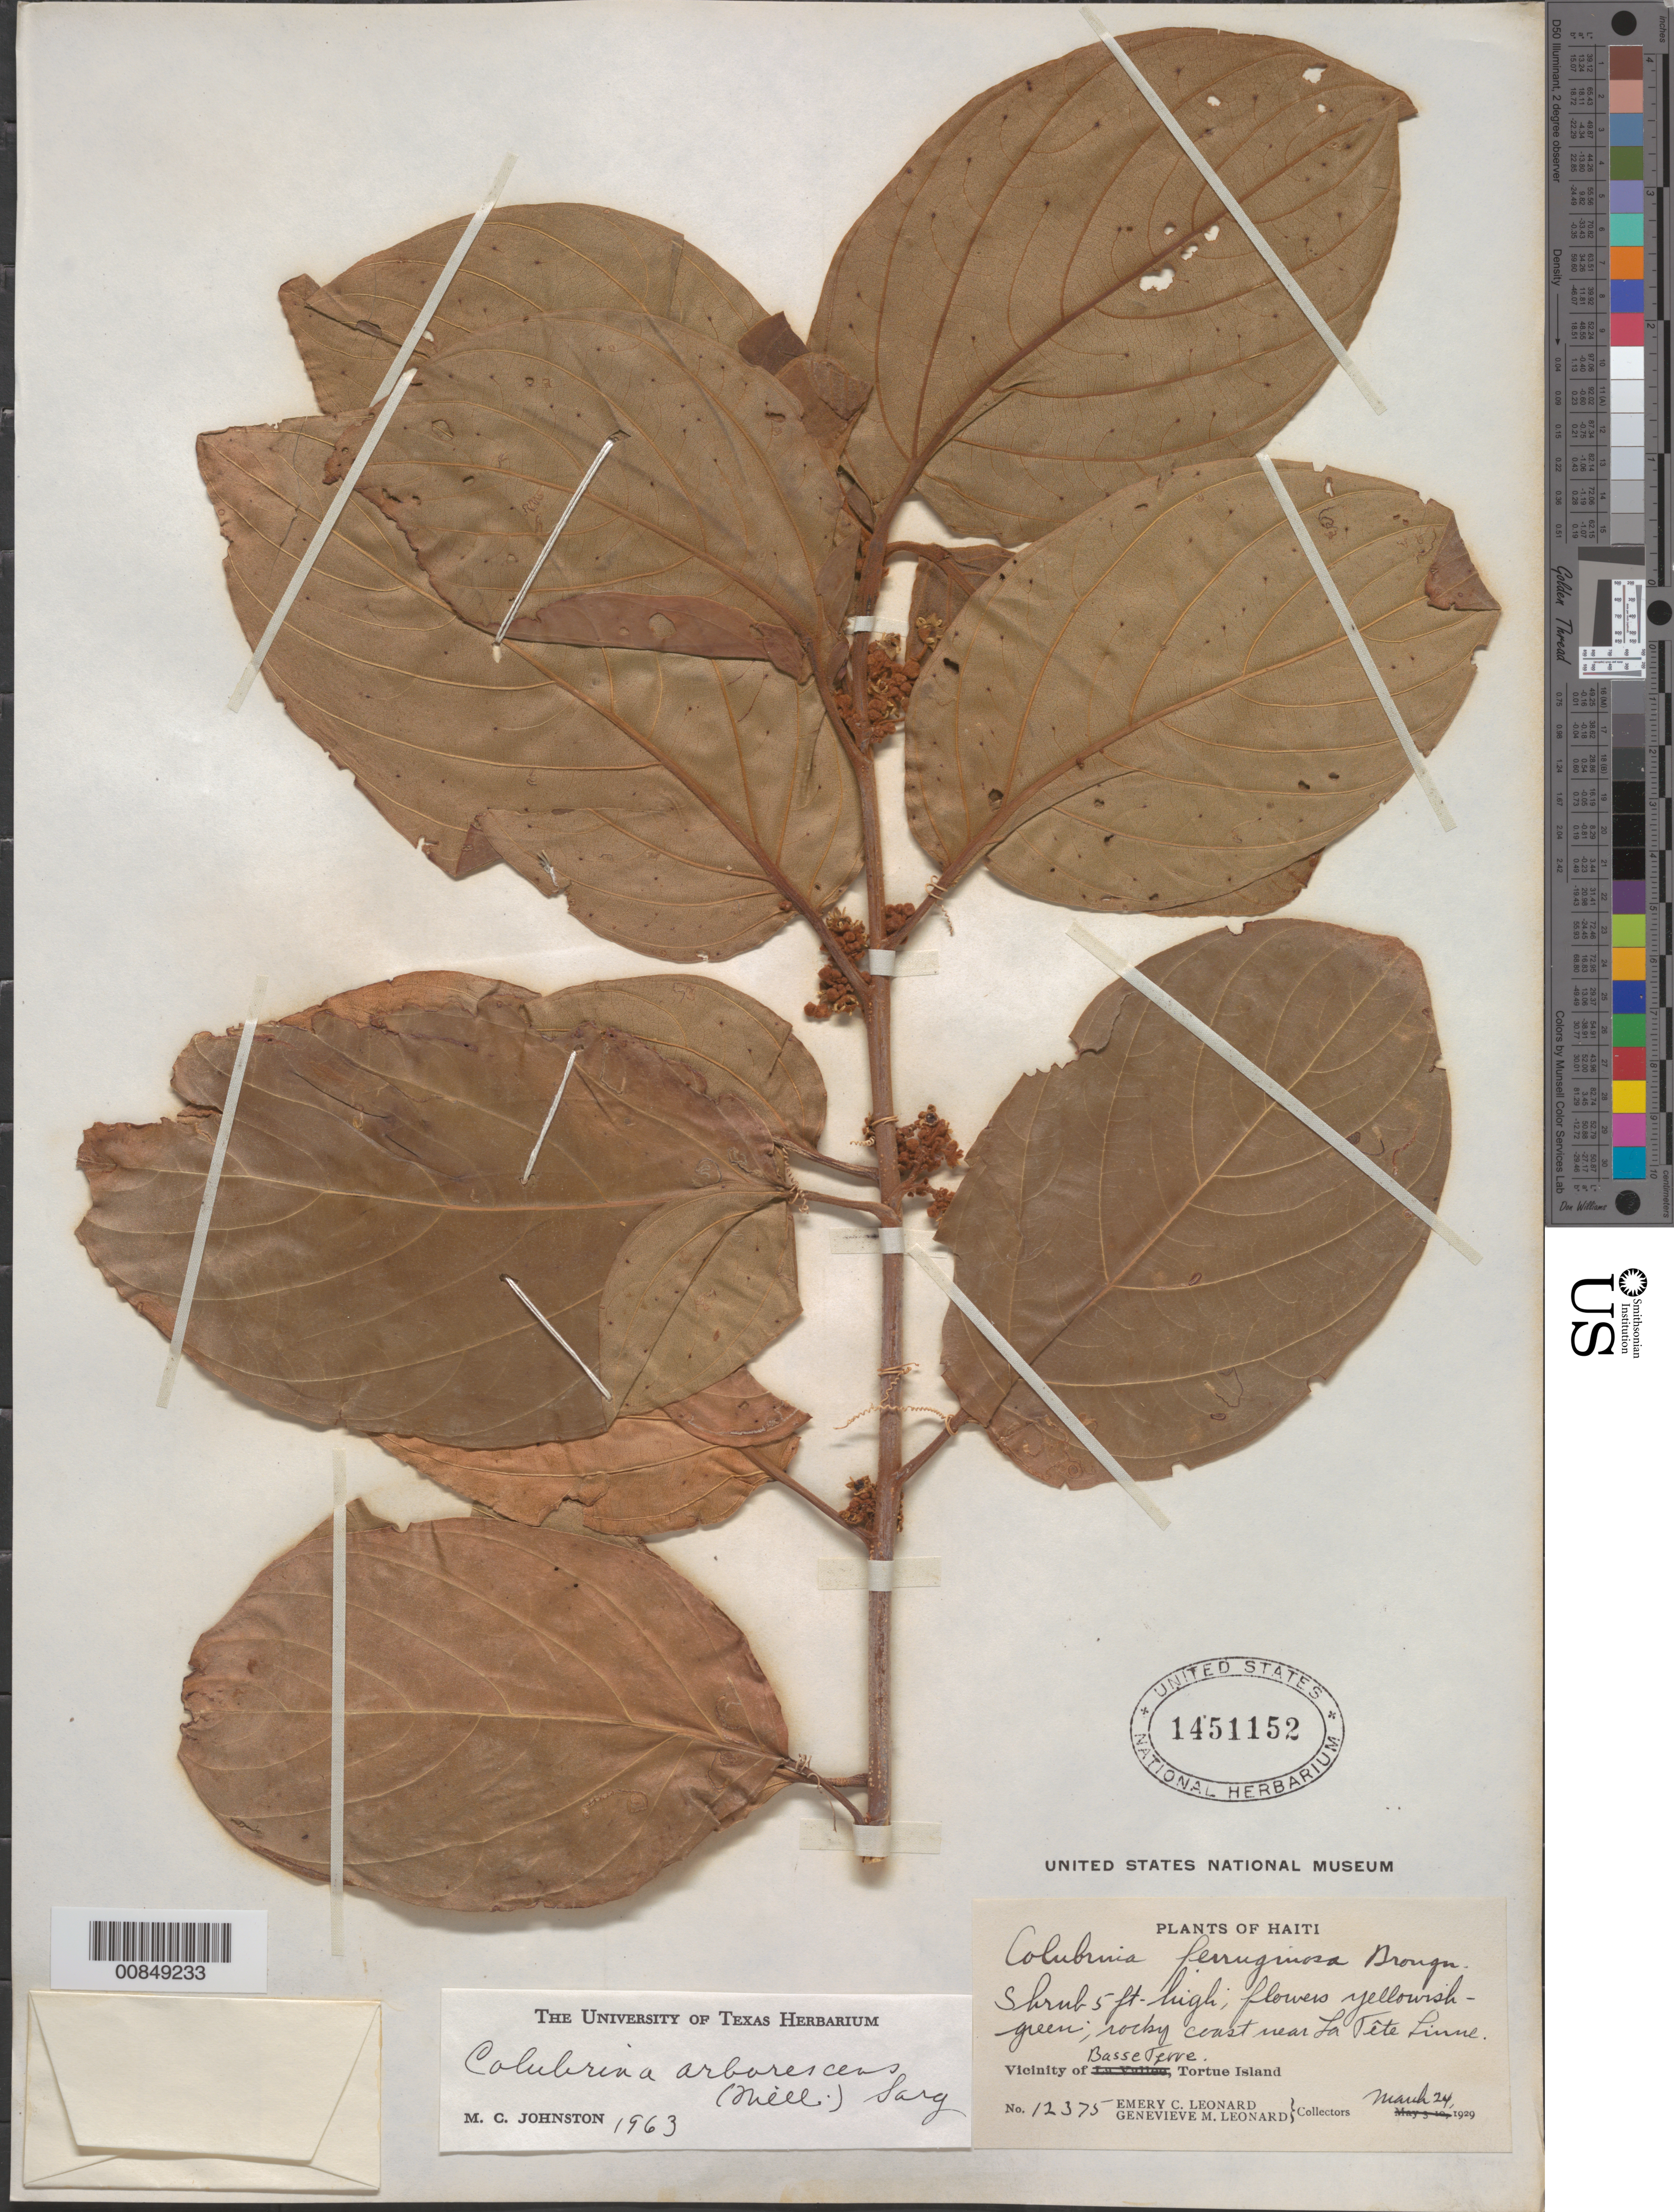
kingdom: Plantae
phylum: Tracheophyta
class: Magnoliopsida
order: Rosales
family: Rhamnaceae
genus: Colubrina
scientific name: Colubrina arborescens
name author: (Mill.) Sarg.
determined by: Johnston, Marshall C.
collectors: E. C. Leonard & G. M. Leonard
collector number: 12375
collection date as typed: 24 Mar 1929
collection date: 1929-03-24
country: Haiti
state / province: Nord-Ouest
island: Île de la Tortue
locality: Vicinity of Basse Terre, near La Tête Linne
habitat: Rocky coast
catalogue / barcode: US 1451152